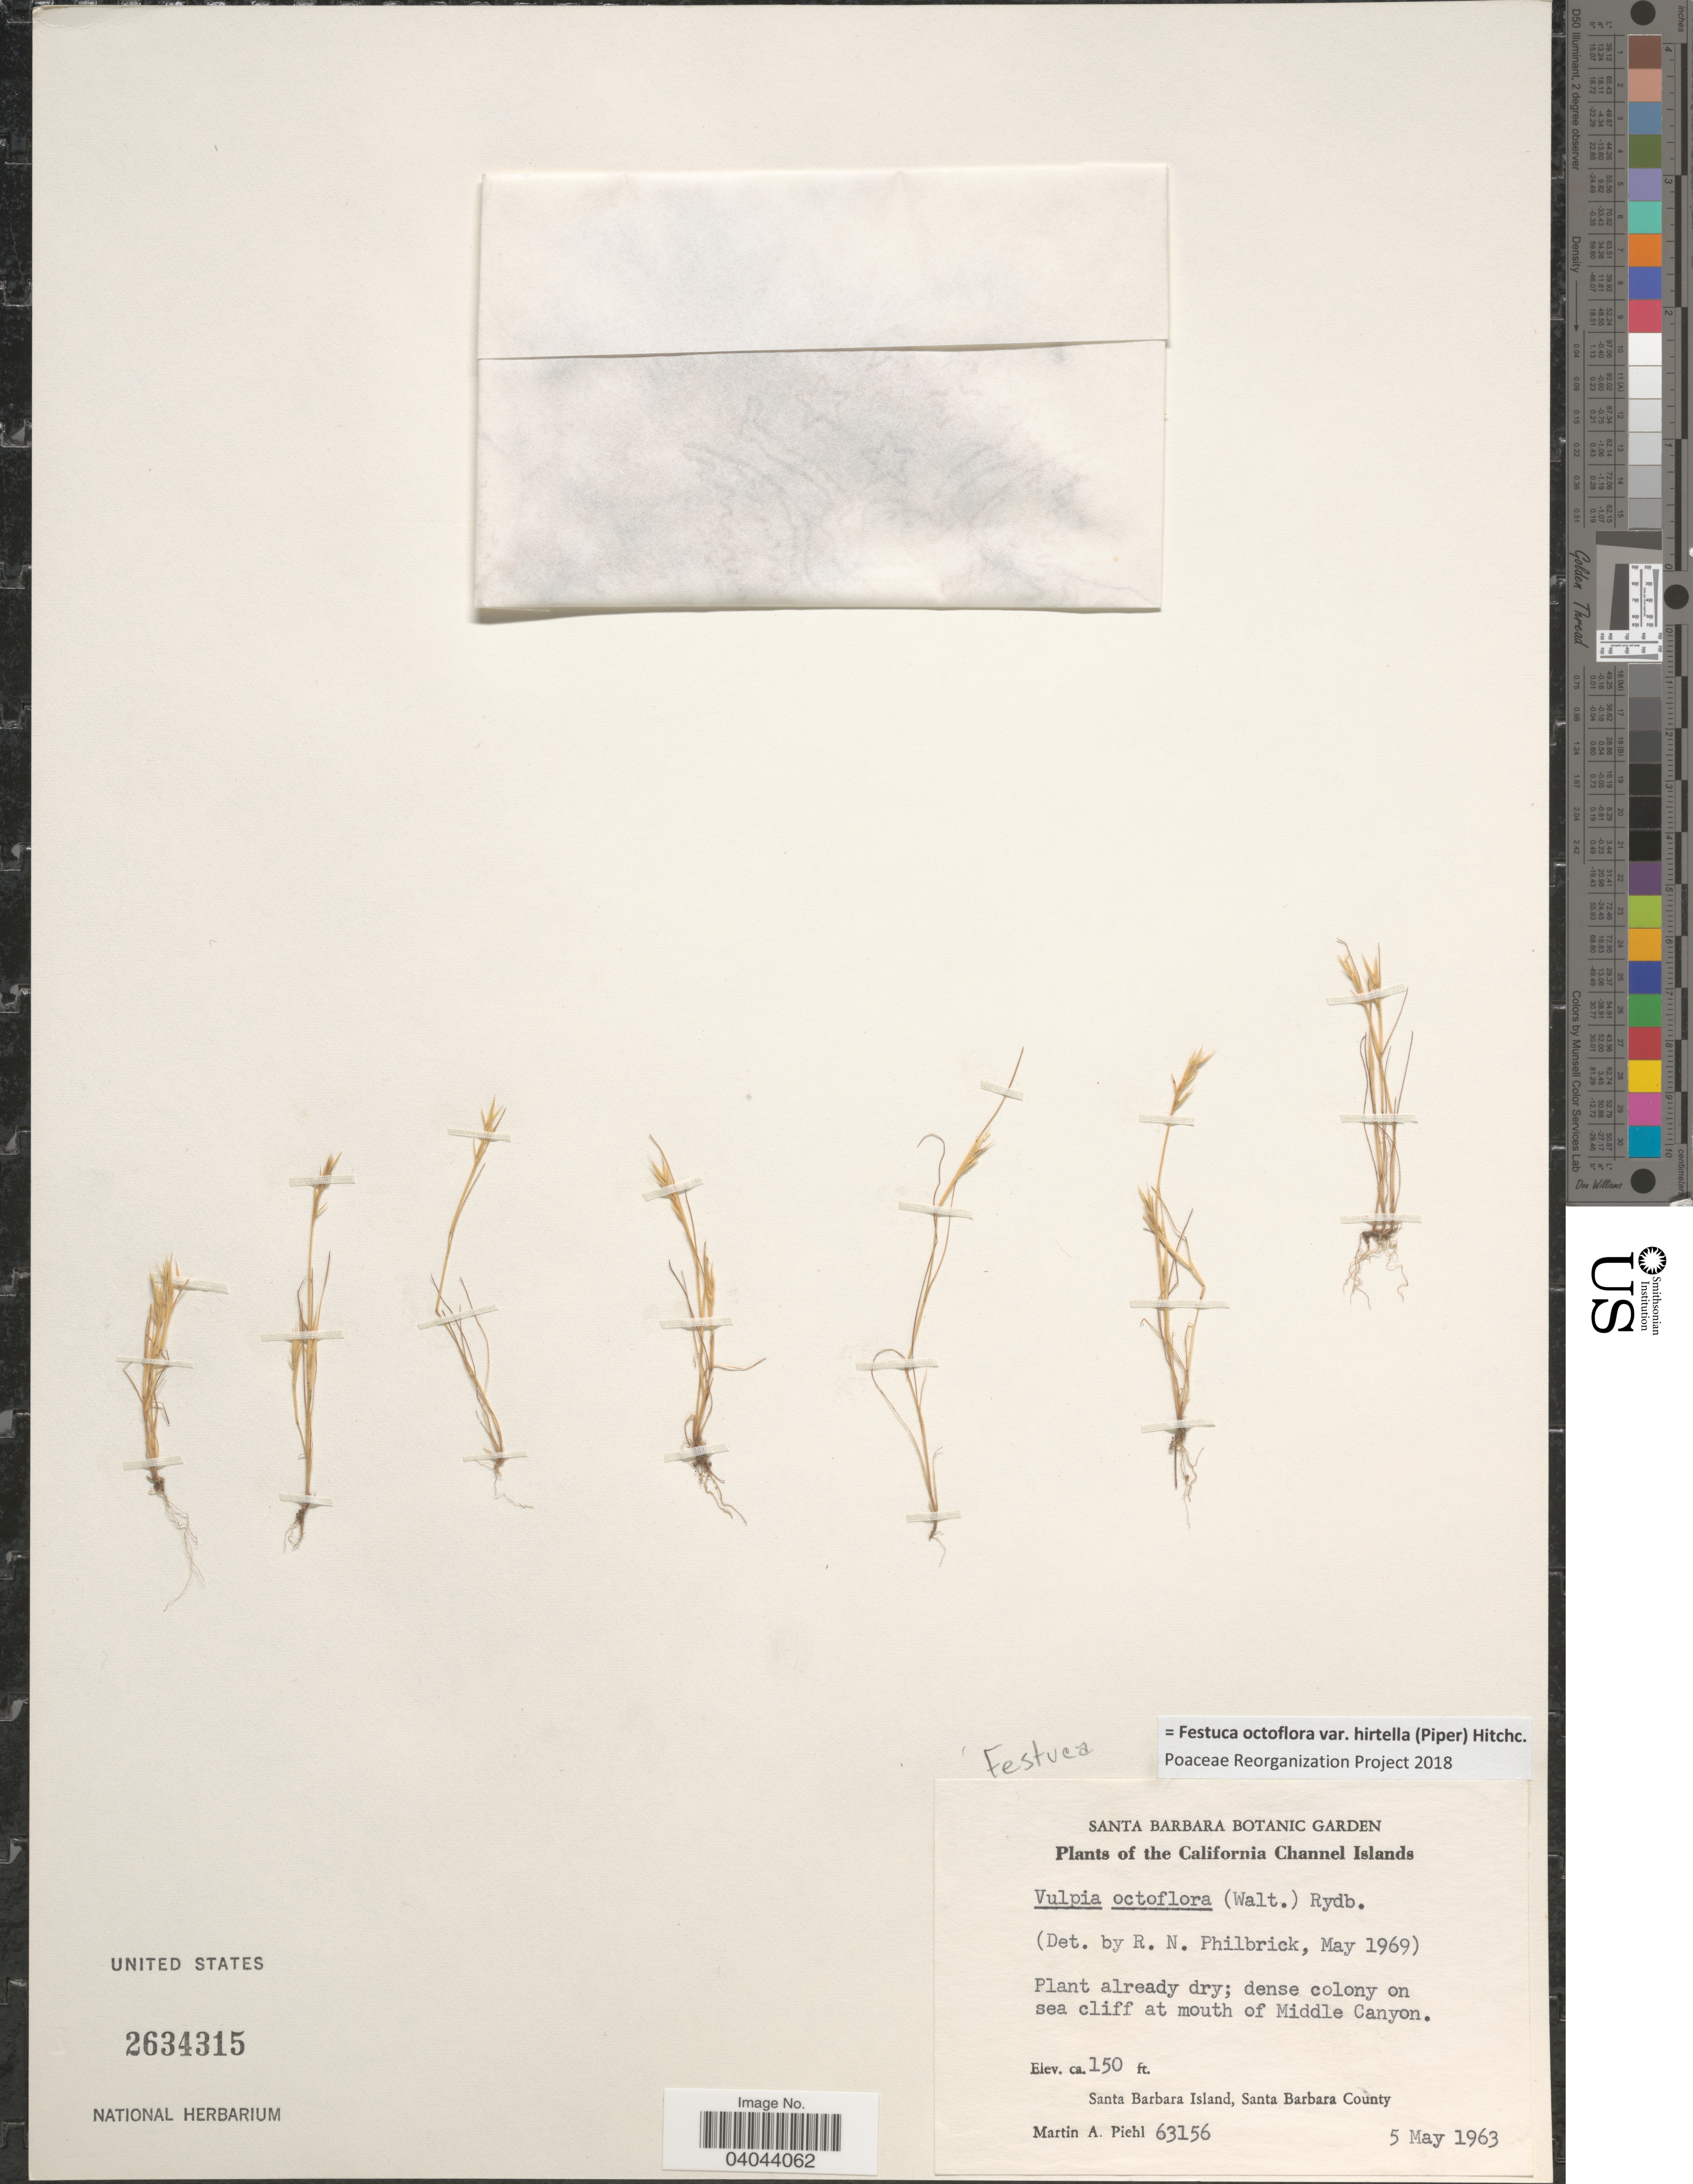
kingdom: Plantae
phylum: Tracheophyta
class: Liliopsida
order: Poales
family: Poaceae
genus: Festuca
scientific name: Festuca octoflora var. hirtella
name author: Piper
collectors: M. Piehl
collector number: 63156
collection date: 1963-05-05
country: United States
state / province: California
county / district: Santa Barbara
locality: The California Channel Islands. At mouth of Middle Canyon. Santa Barbara Island, Santa Barbara County.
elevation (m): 46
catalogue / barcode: US 2634315